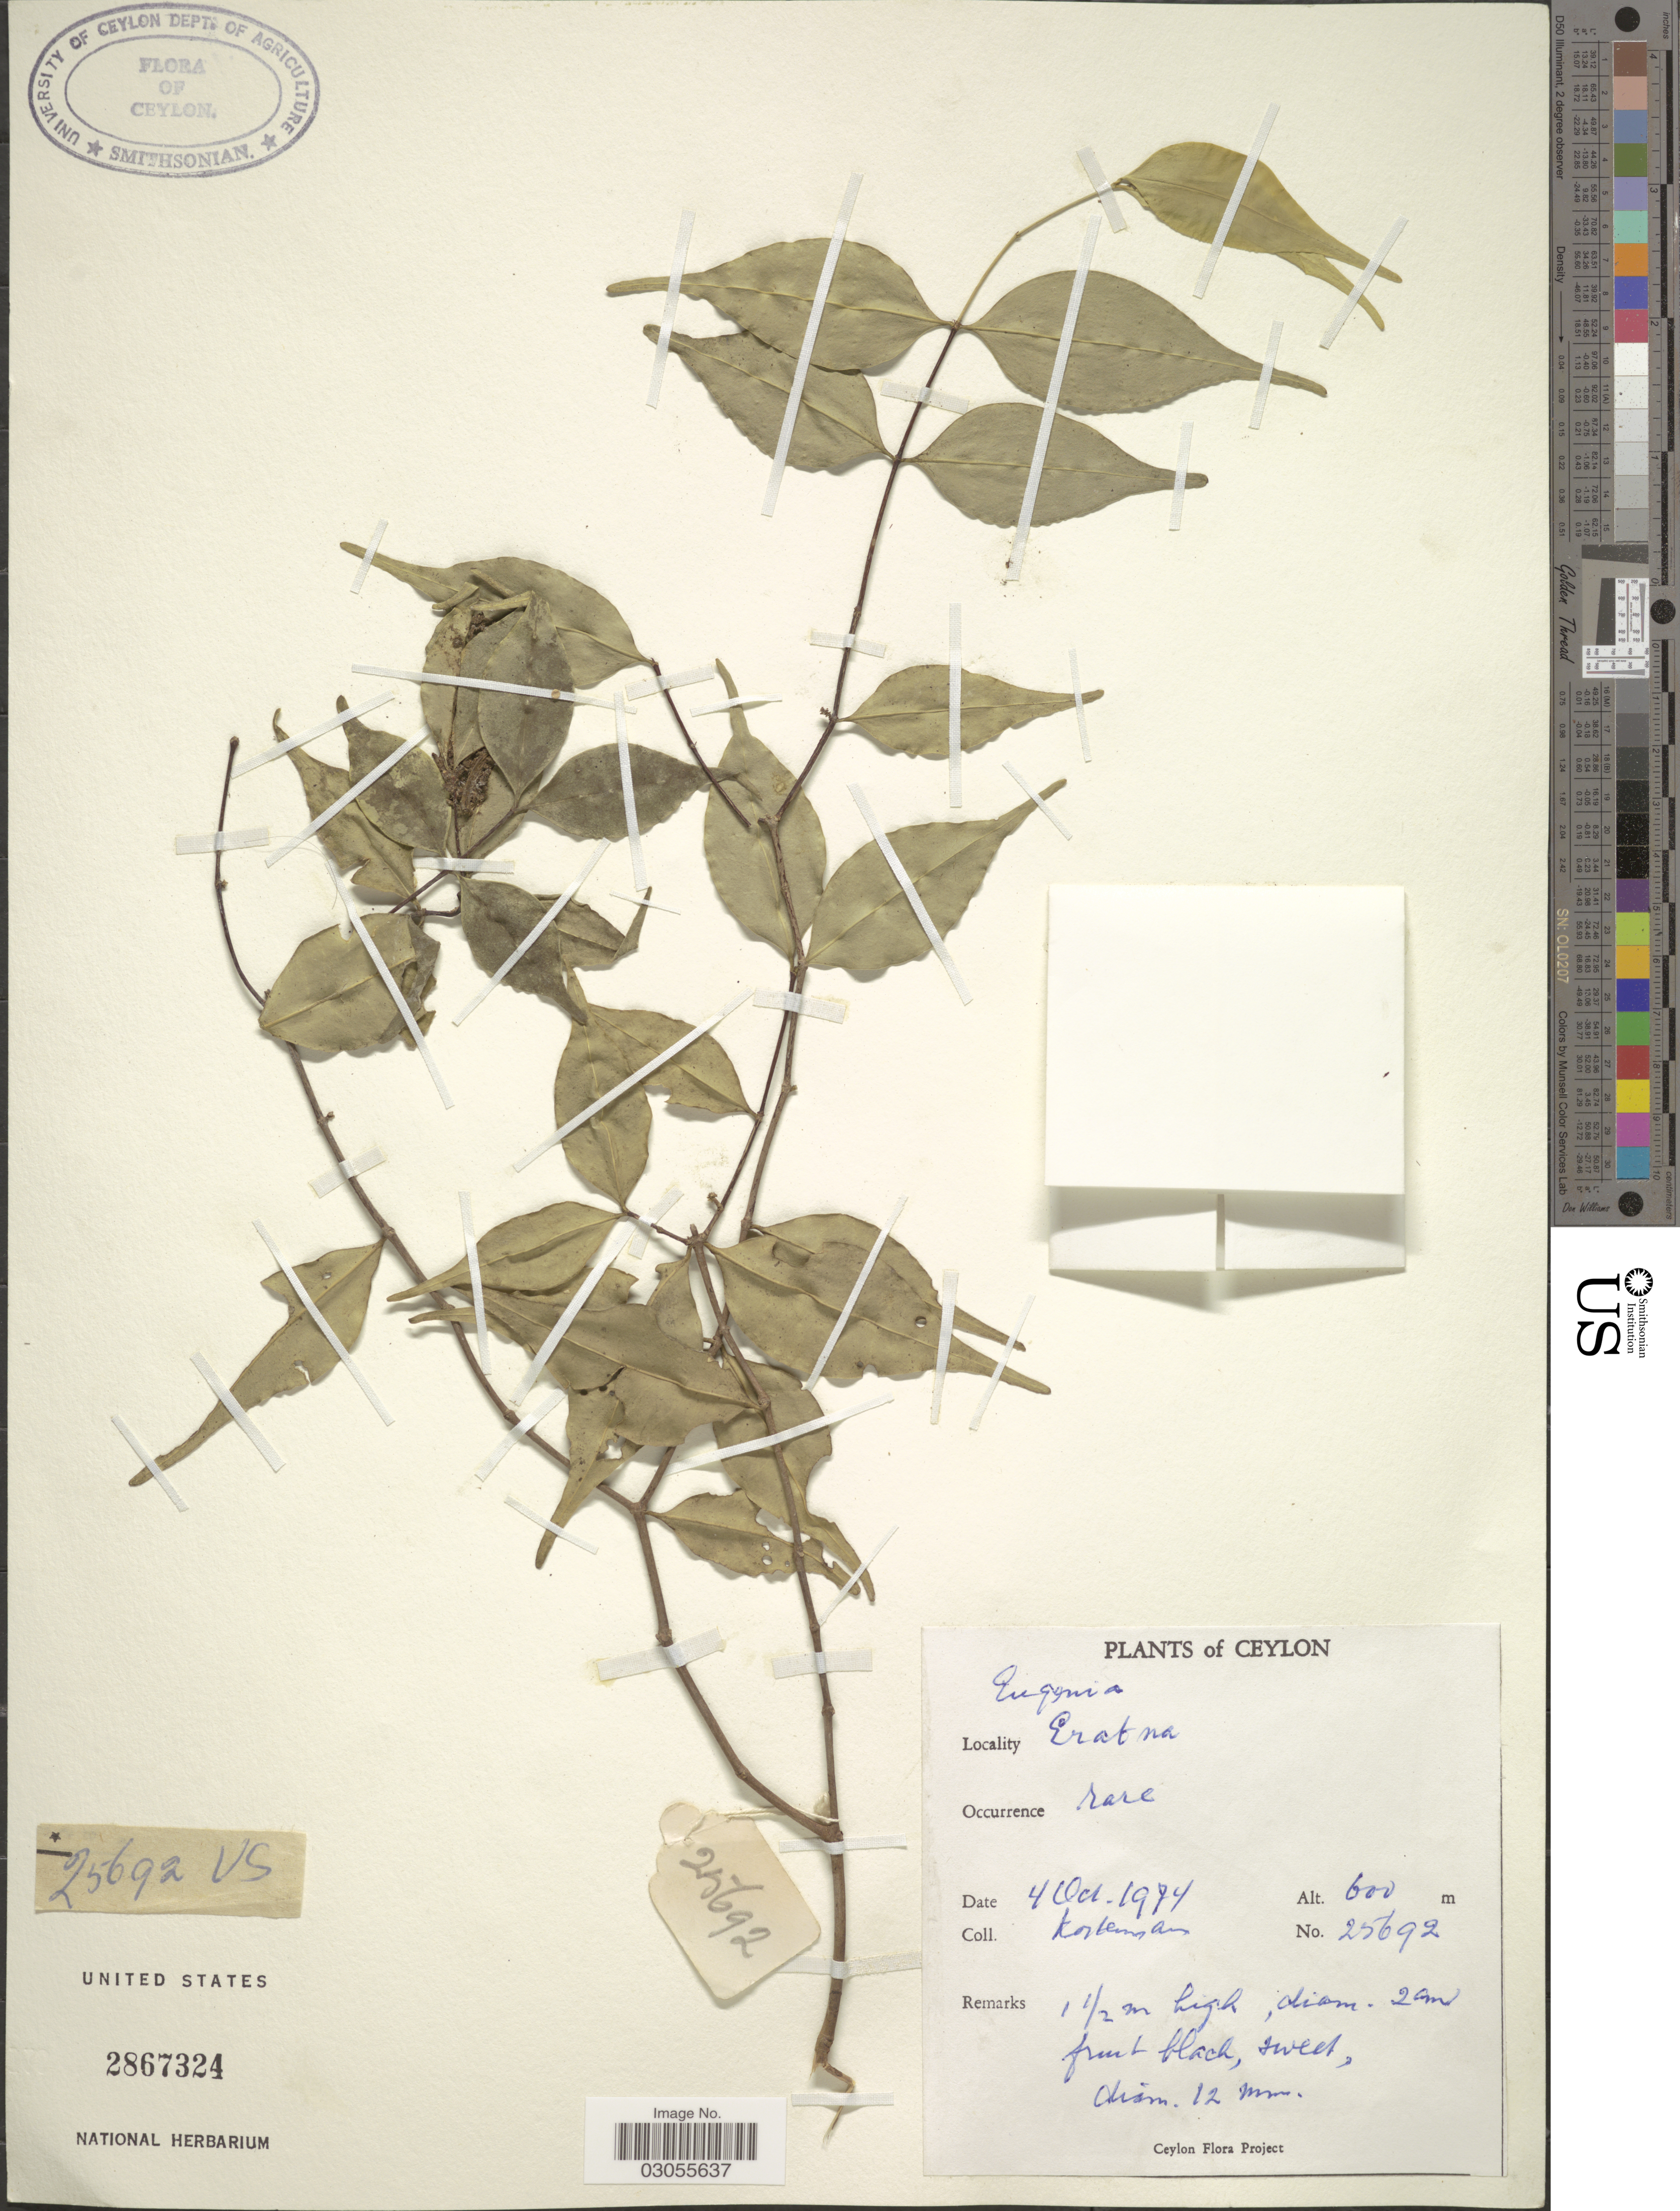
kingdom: Plantae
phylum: Tracheophyta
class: Magnoliopsida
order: Myrtales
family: Myrtaceae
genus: Eugenia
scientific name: Eugenia sp.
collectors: Kostermans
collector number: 25692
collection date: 1974-10-04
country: Sri Lanka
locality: Ceylon. Eratna.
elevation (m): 600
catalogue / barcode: US 2867324